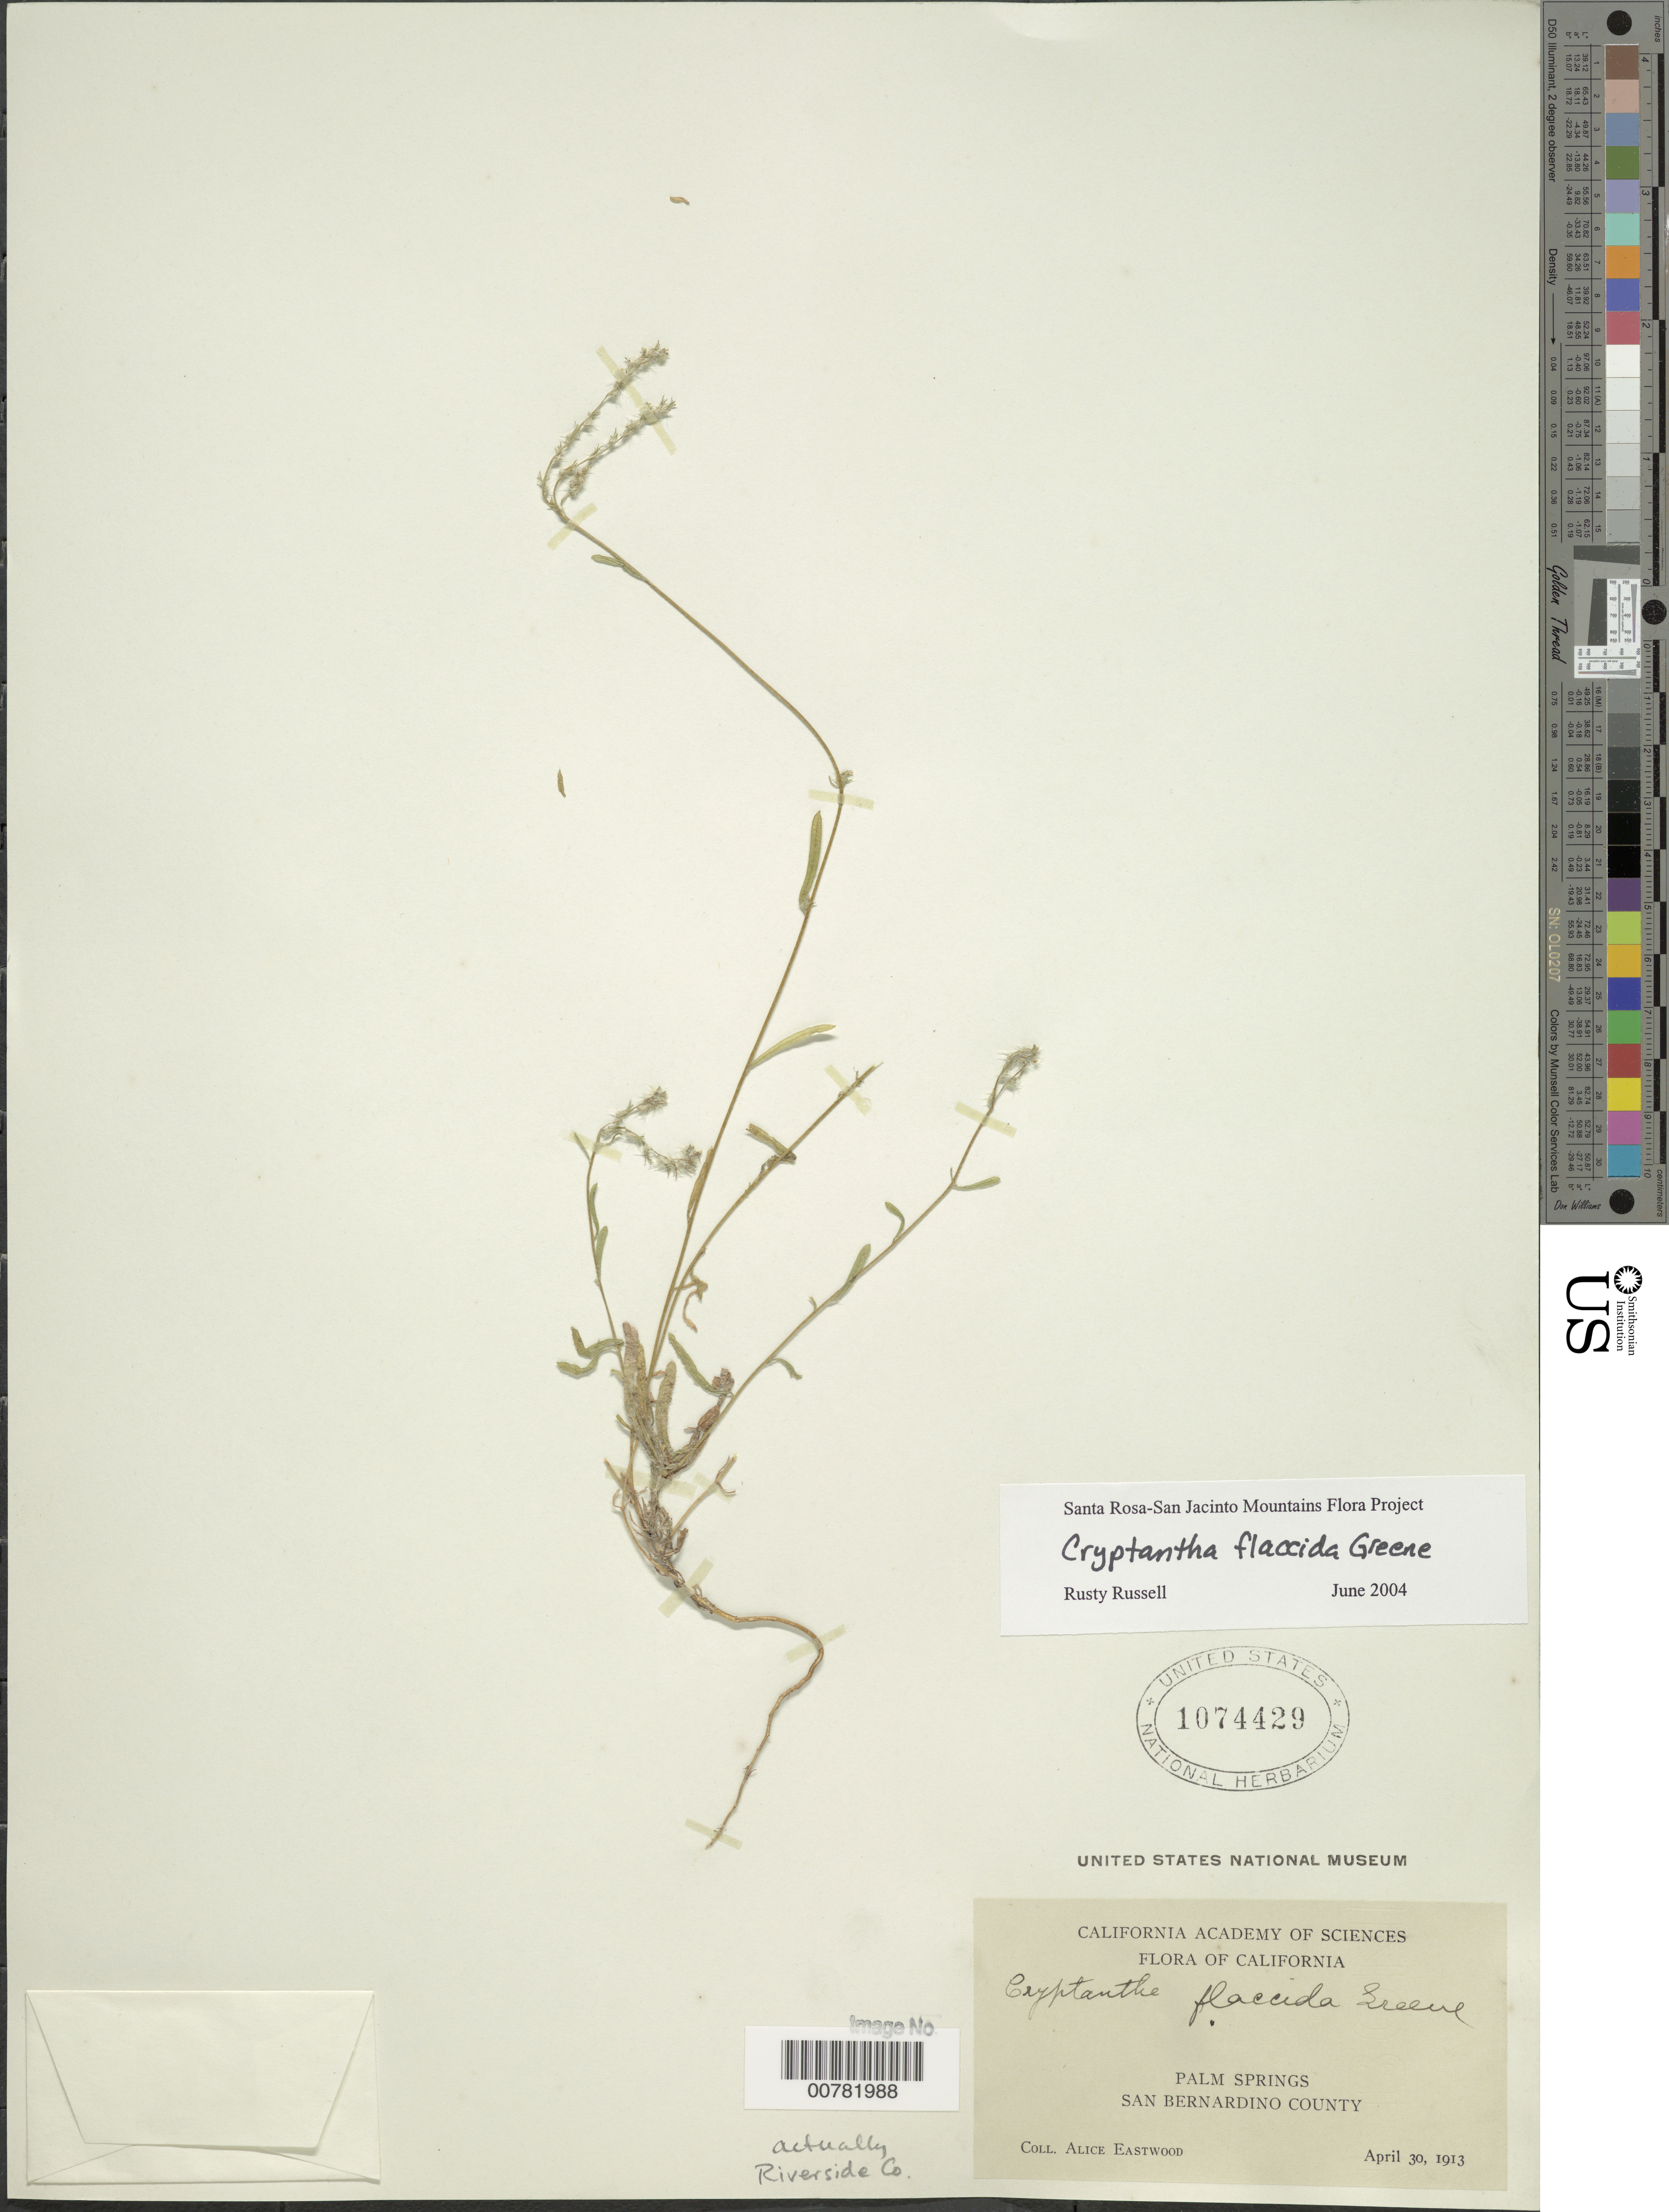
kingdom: Plantae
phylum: Tracheophyta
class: Magnoliopsida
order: Boraginales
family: Boraginaceae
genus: Cryptantha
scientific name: Cryptantha flaccida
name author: (Douglas ex Lehm.) Greene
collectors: A. Eastwood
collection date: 1913-04-30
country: United States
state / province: California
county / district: San Bernardino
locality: Palm Springs, San Bernardino County, actually Riverside Co.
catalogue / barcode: US 1074429